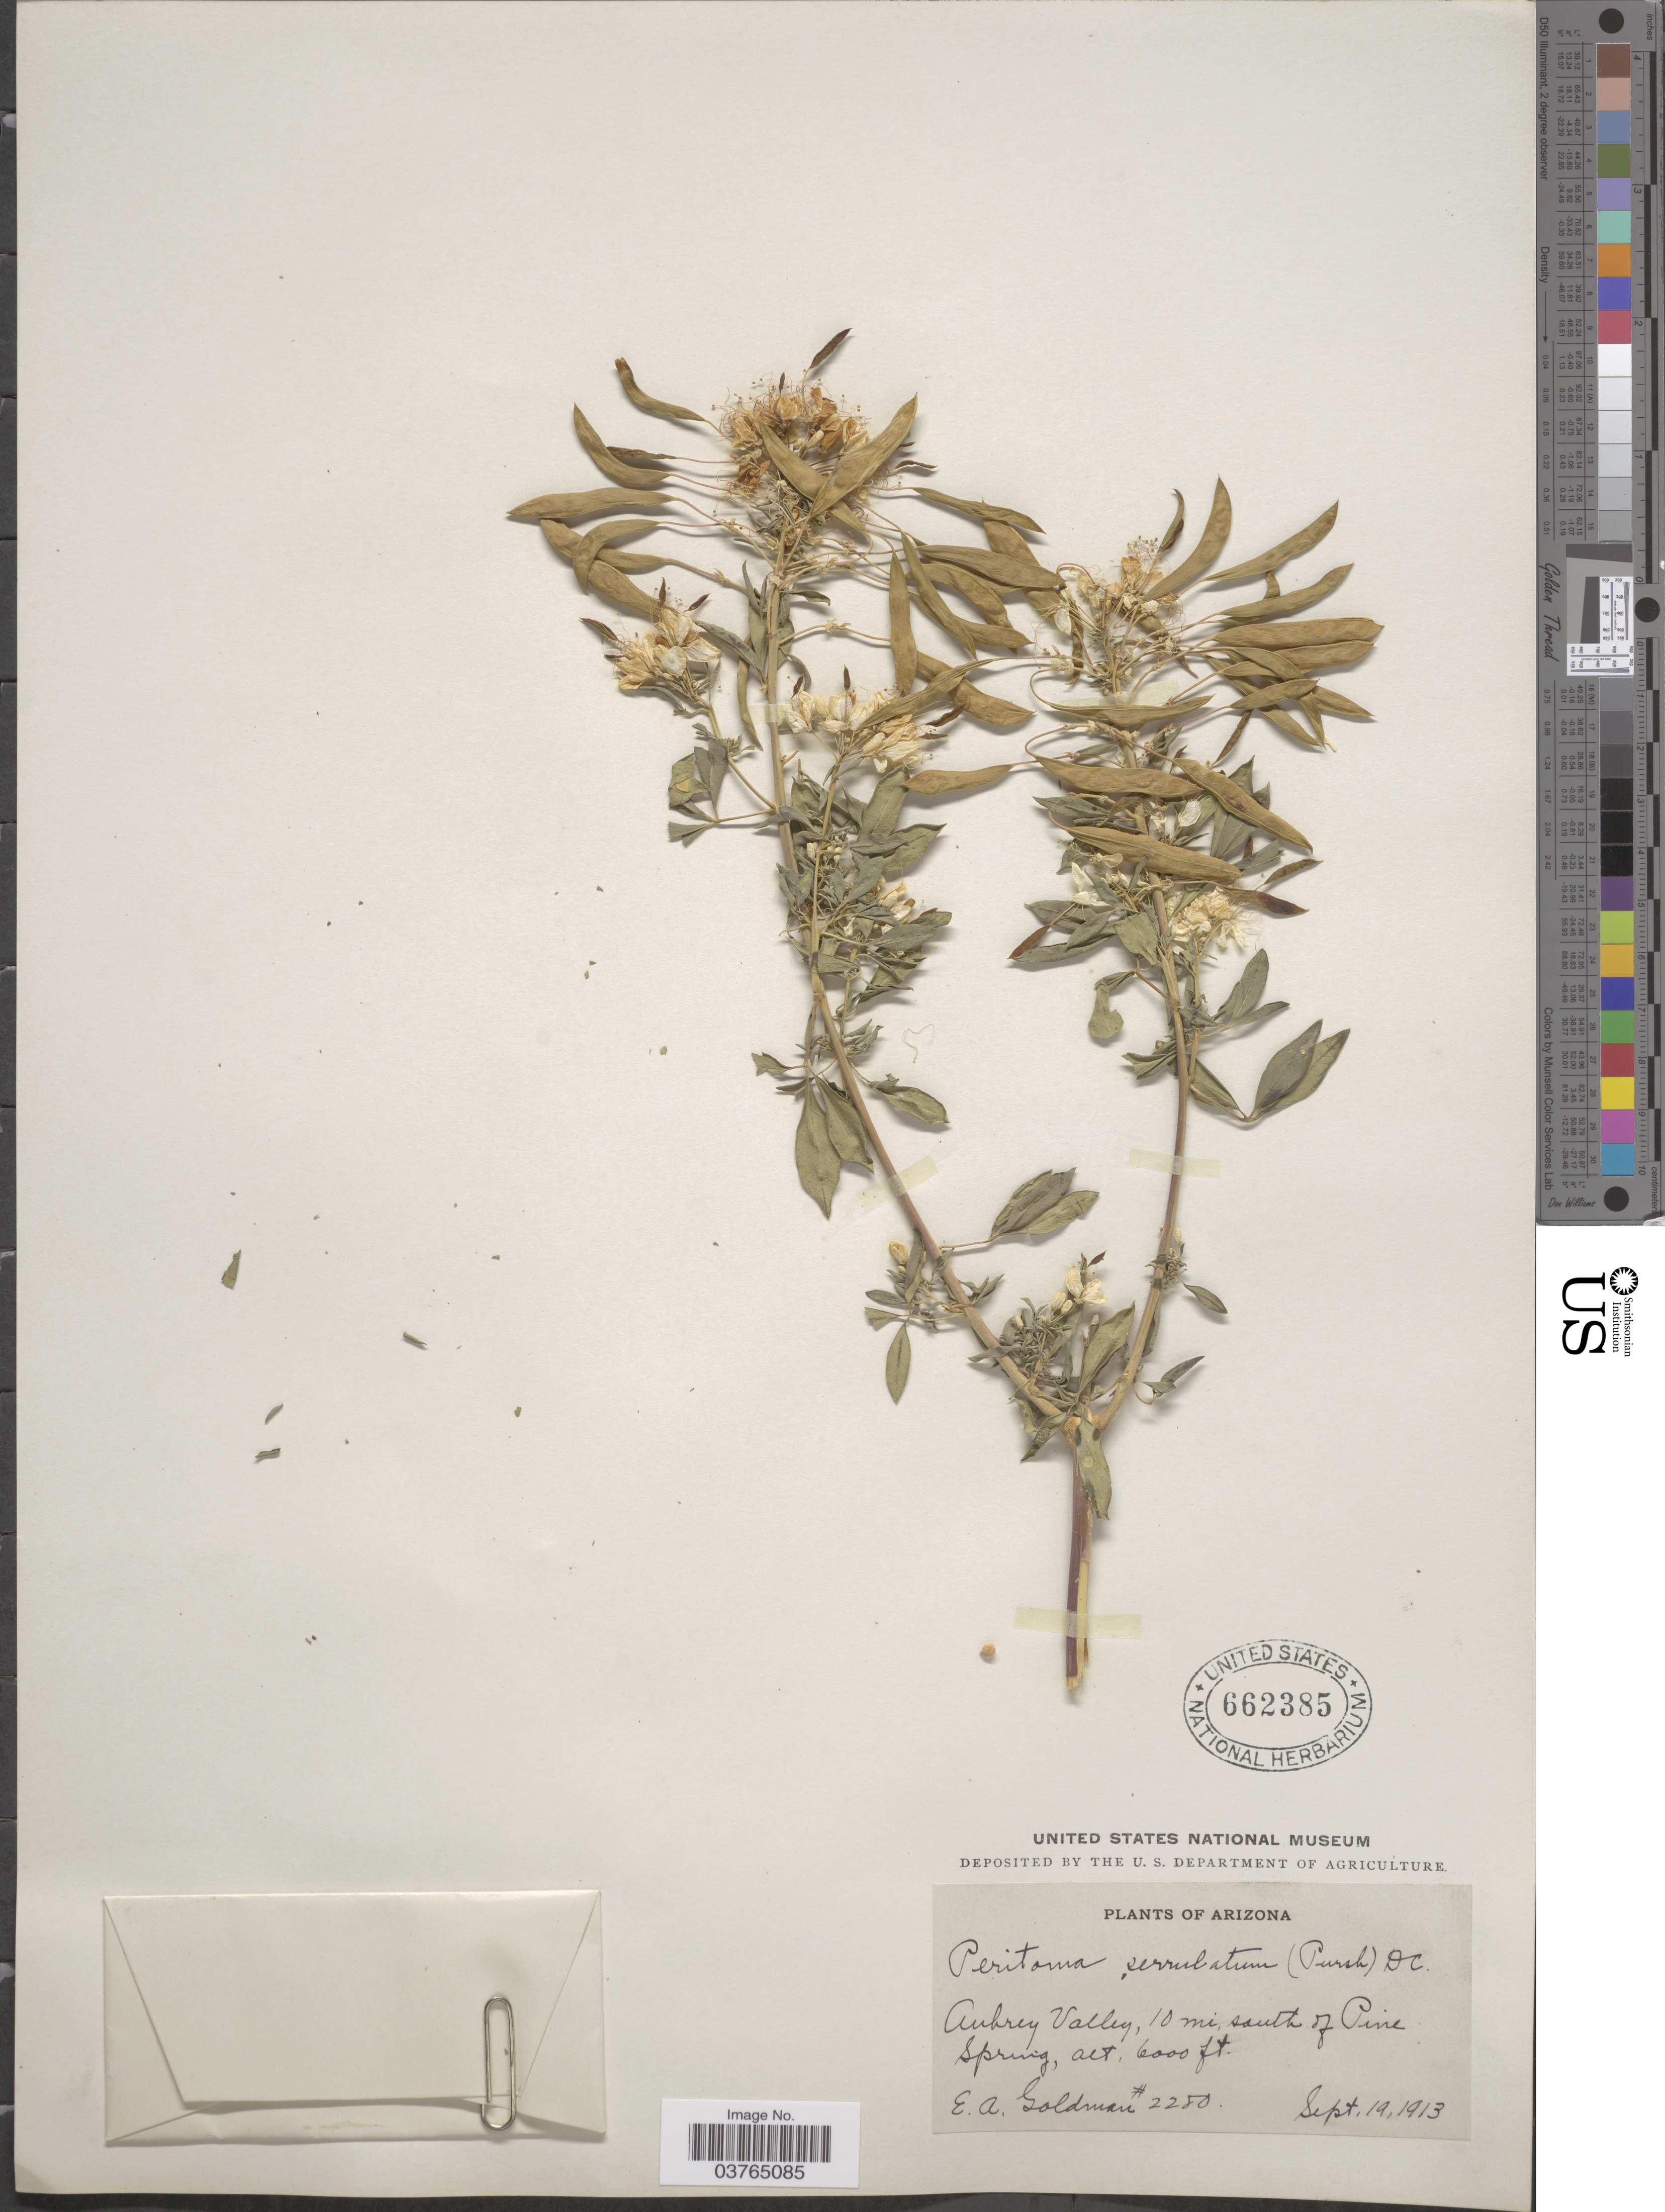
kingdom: Plantae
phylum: Tracheophyta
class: Magnoliopsida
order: Brassicales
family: Cleomaceae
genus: Cleomella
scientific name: Cleomella serrulata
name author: (Pursh) Roalson & J.C. Hall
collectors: E. A. Goldman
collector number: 2280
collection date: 1913-09-19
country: United States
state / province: Arizona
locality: Aubrey Valley, 10 mi. south of Pine Spring.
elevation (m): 1829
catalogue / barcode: US 662385